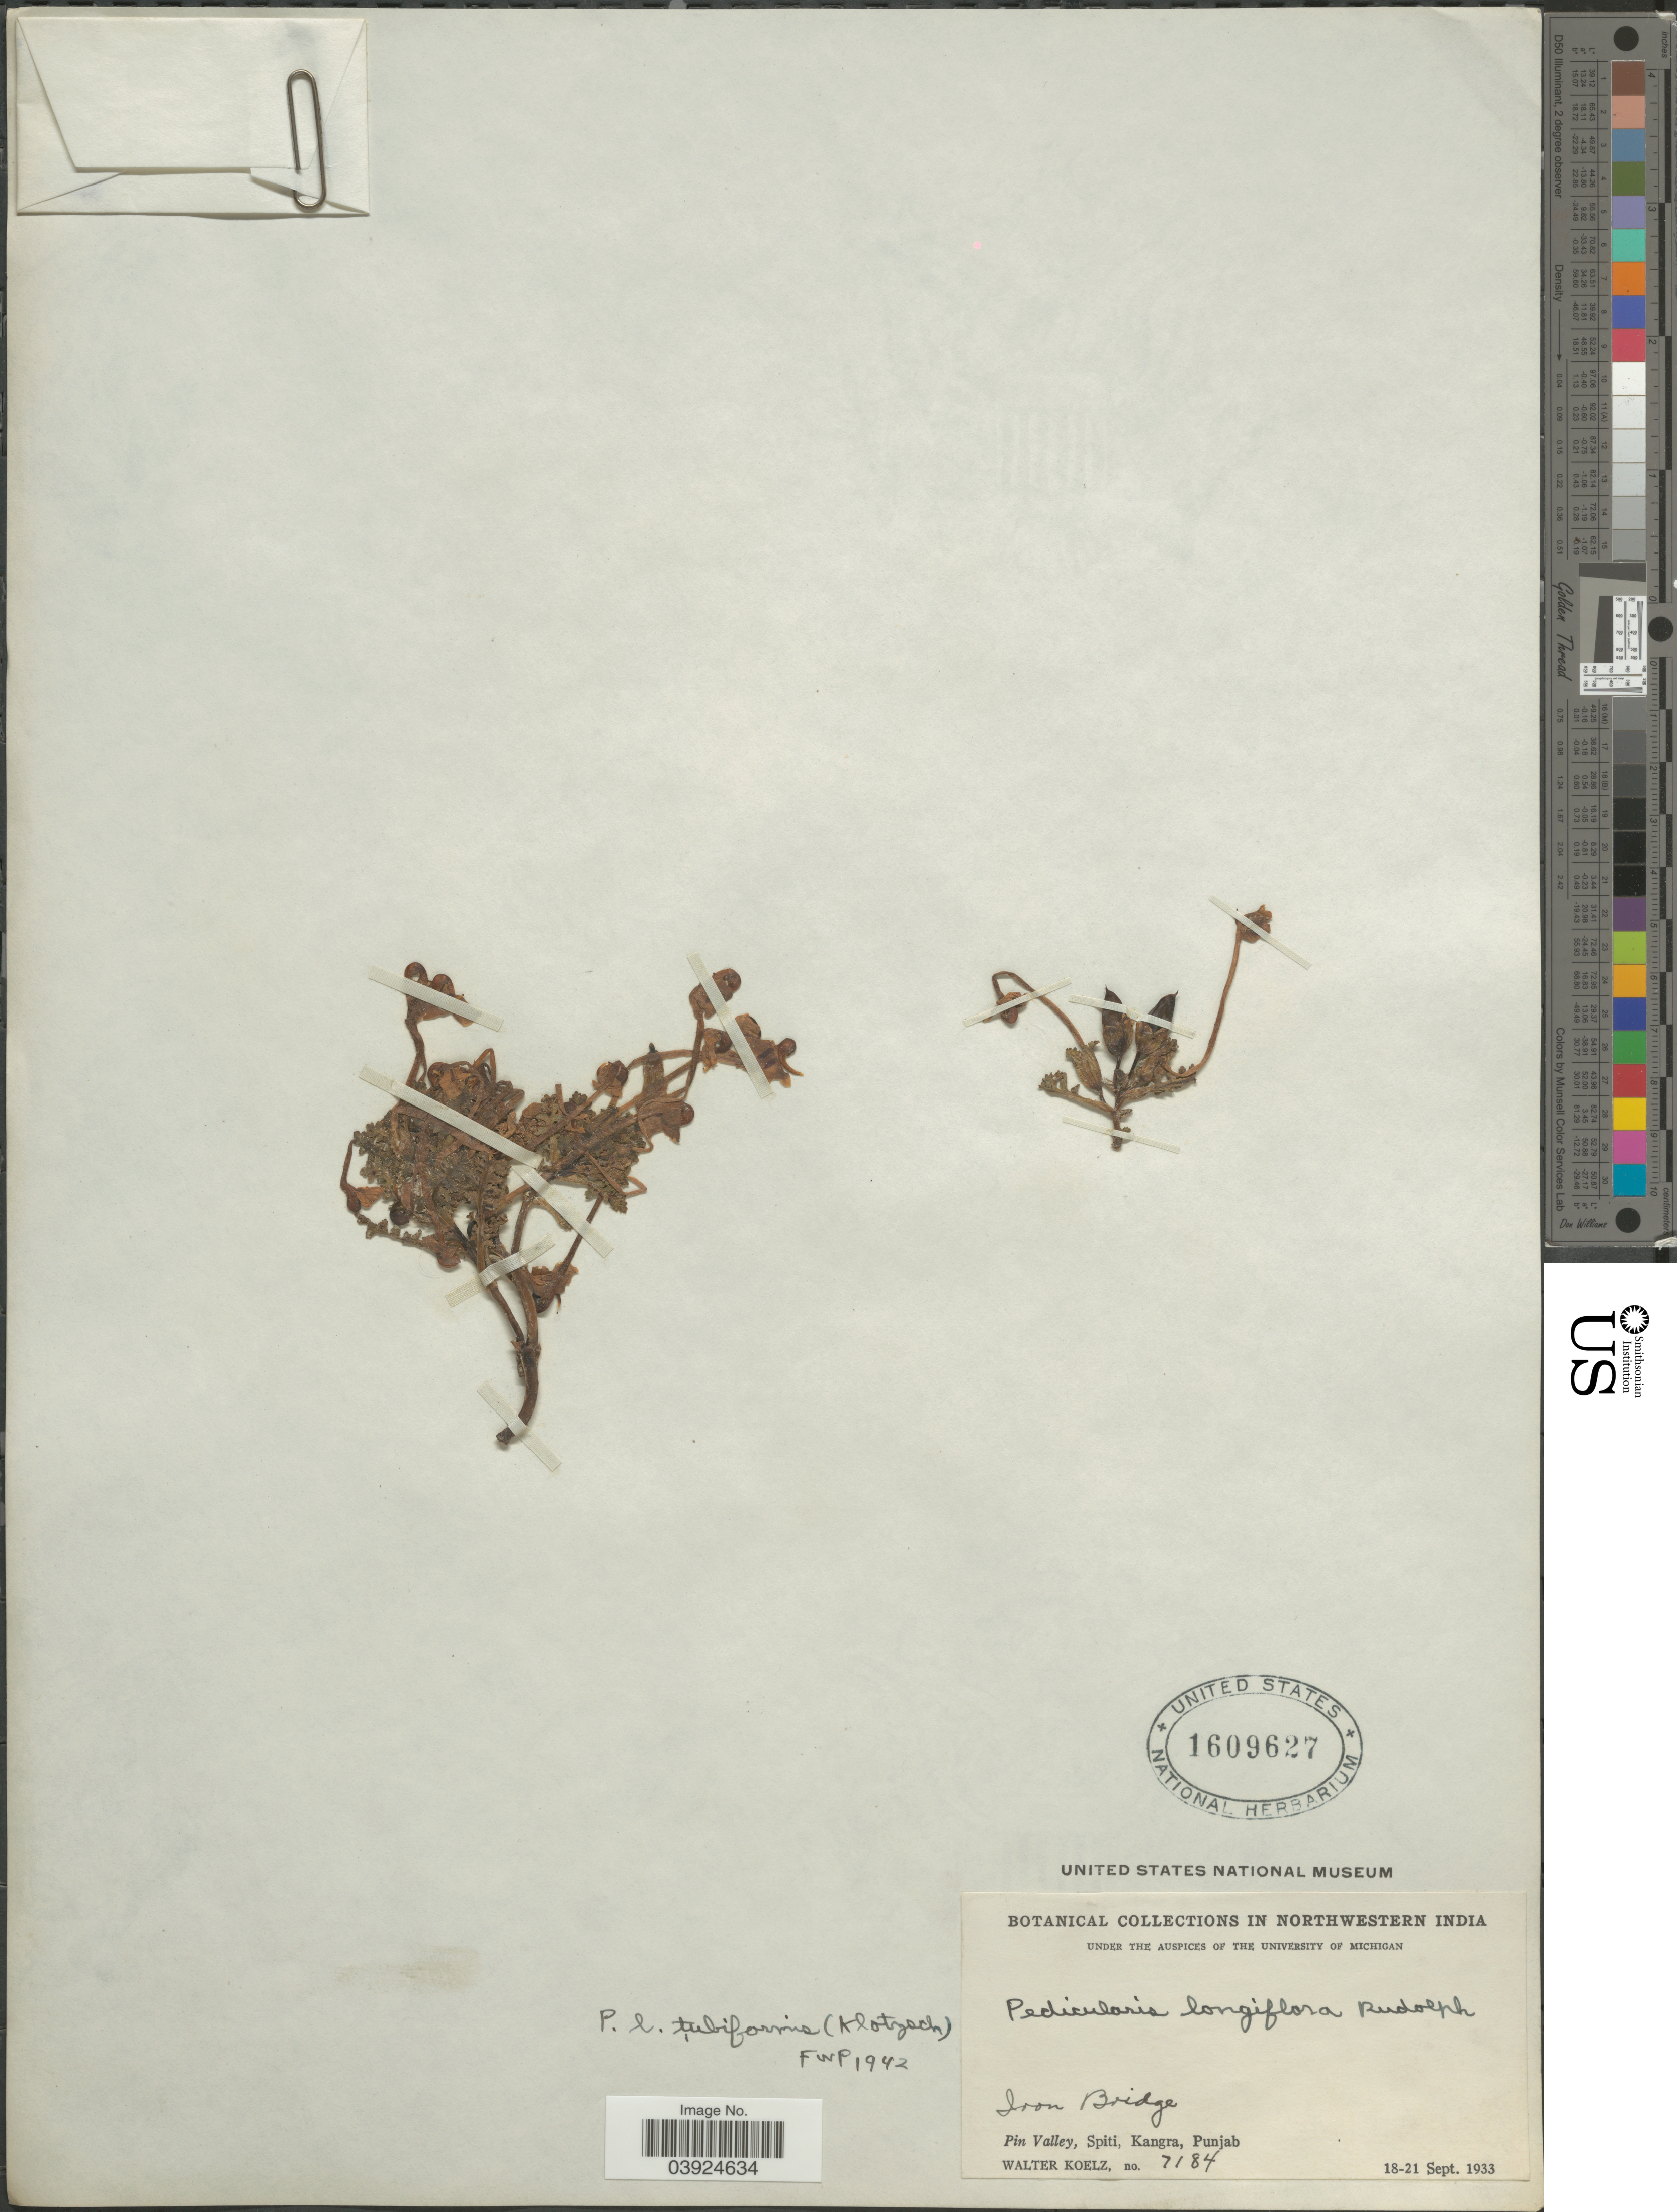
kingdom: Plantae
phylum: Tracheophyta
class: Magnoliopsida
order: Lamiales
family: Orobanchaceae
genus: Pedicularis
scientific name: Pedicularis longiflora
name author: Rudolph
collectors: W. N. Koelz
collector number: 7184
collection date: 1933-09-18/1933-09-21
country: India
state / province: Punjab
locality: Northwestern India. Iron Bridge. Pin Valley, Spiti, Kangra.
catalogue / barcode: US 1609627